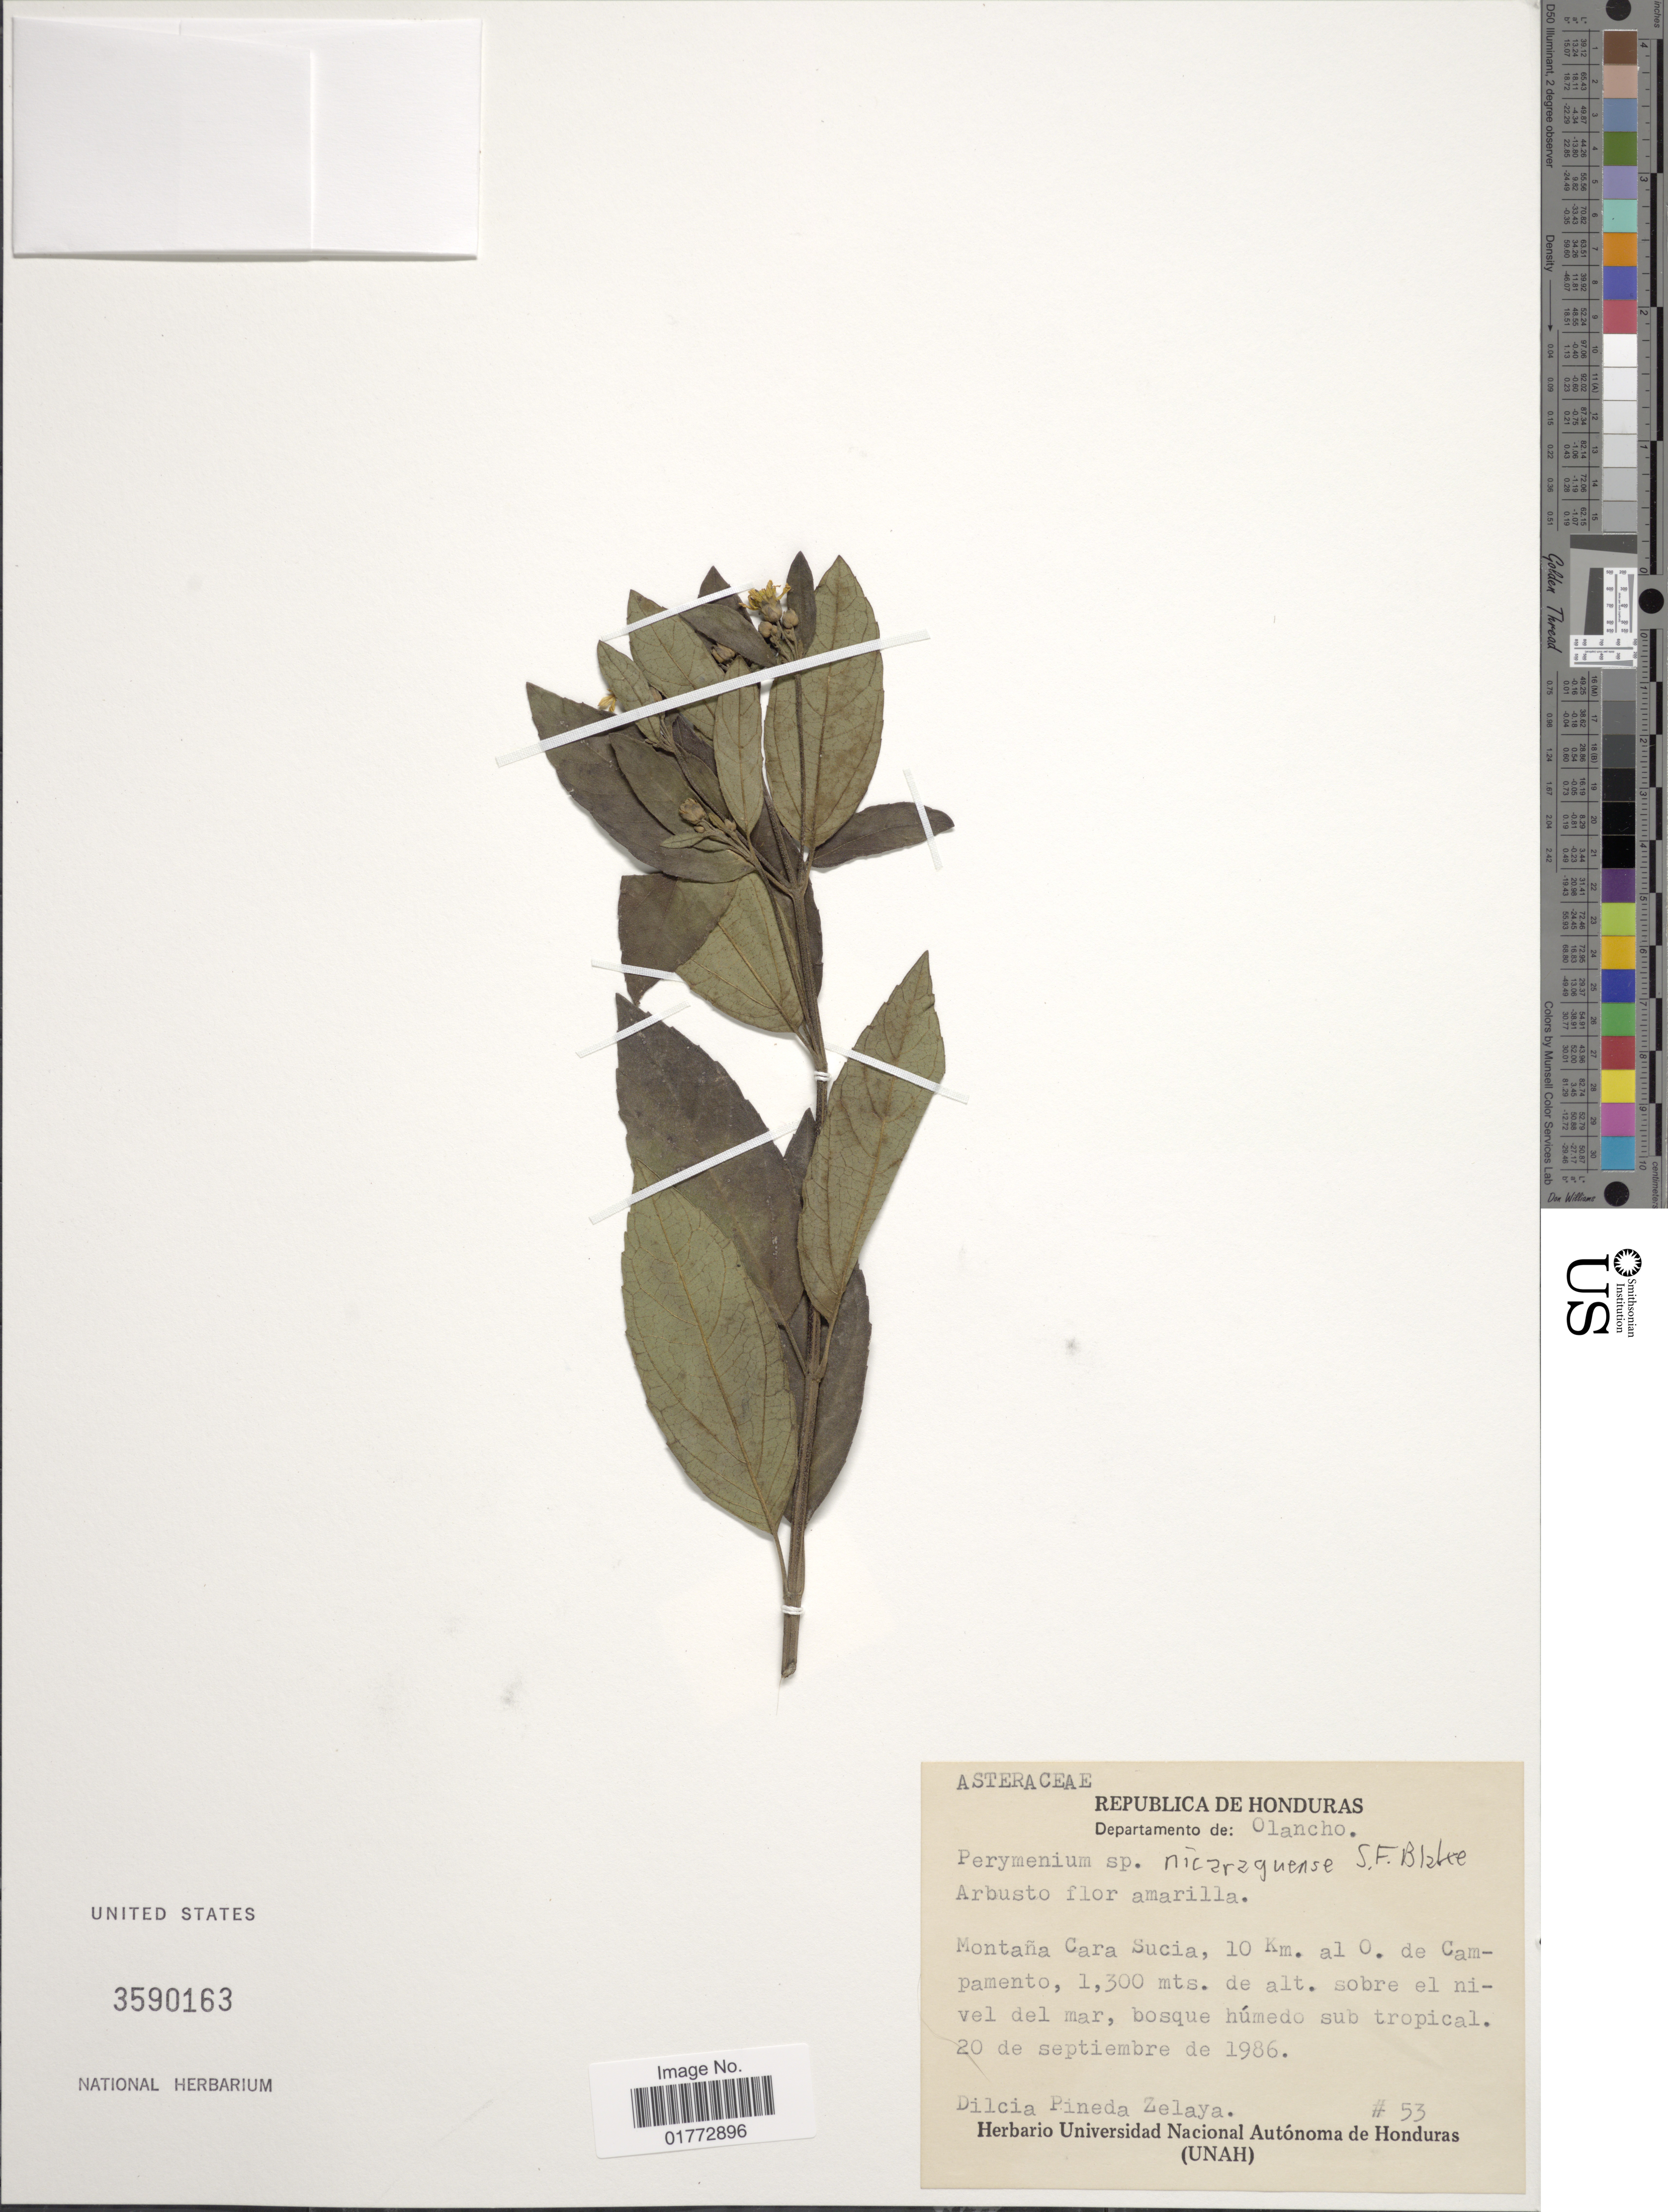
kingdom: Plantae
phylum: Tracheophyta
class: Magnoliopsida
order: Asterales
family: Asteraceae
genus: Perymenium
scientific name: Perymenium nicaraguense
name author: S.F. Blake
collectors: D. Zelaya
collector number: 53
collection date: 1986-09-20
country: Honduras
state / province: Olancho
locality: Montana Cara Sucia, 10 km al 0. de Campamento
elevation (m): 1300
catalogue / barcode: US 3590163